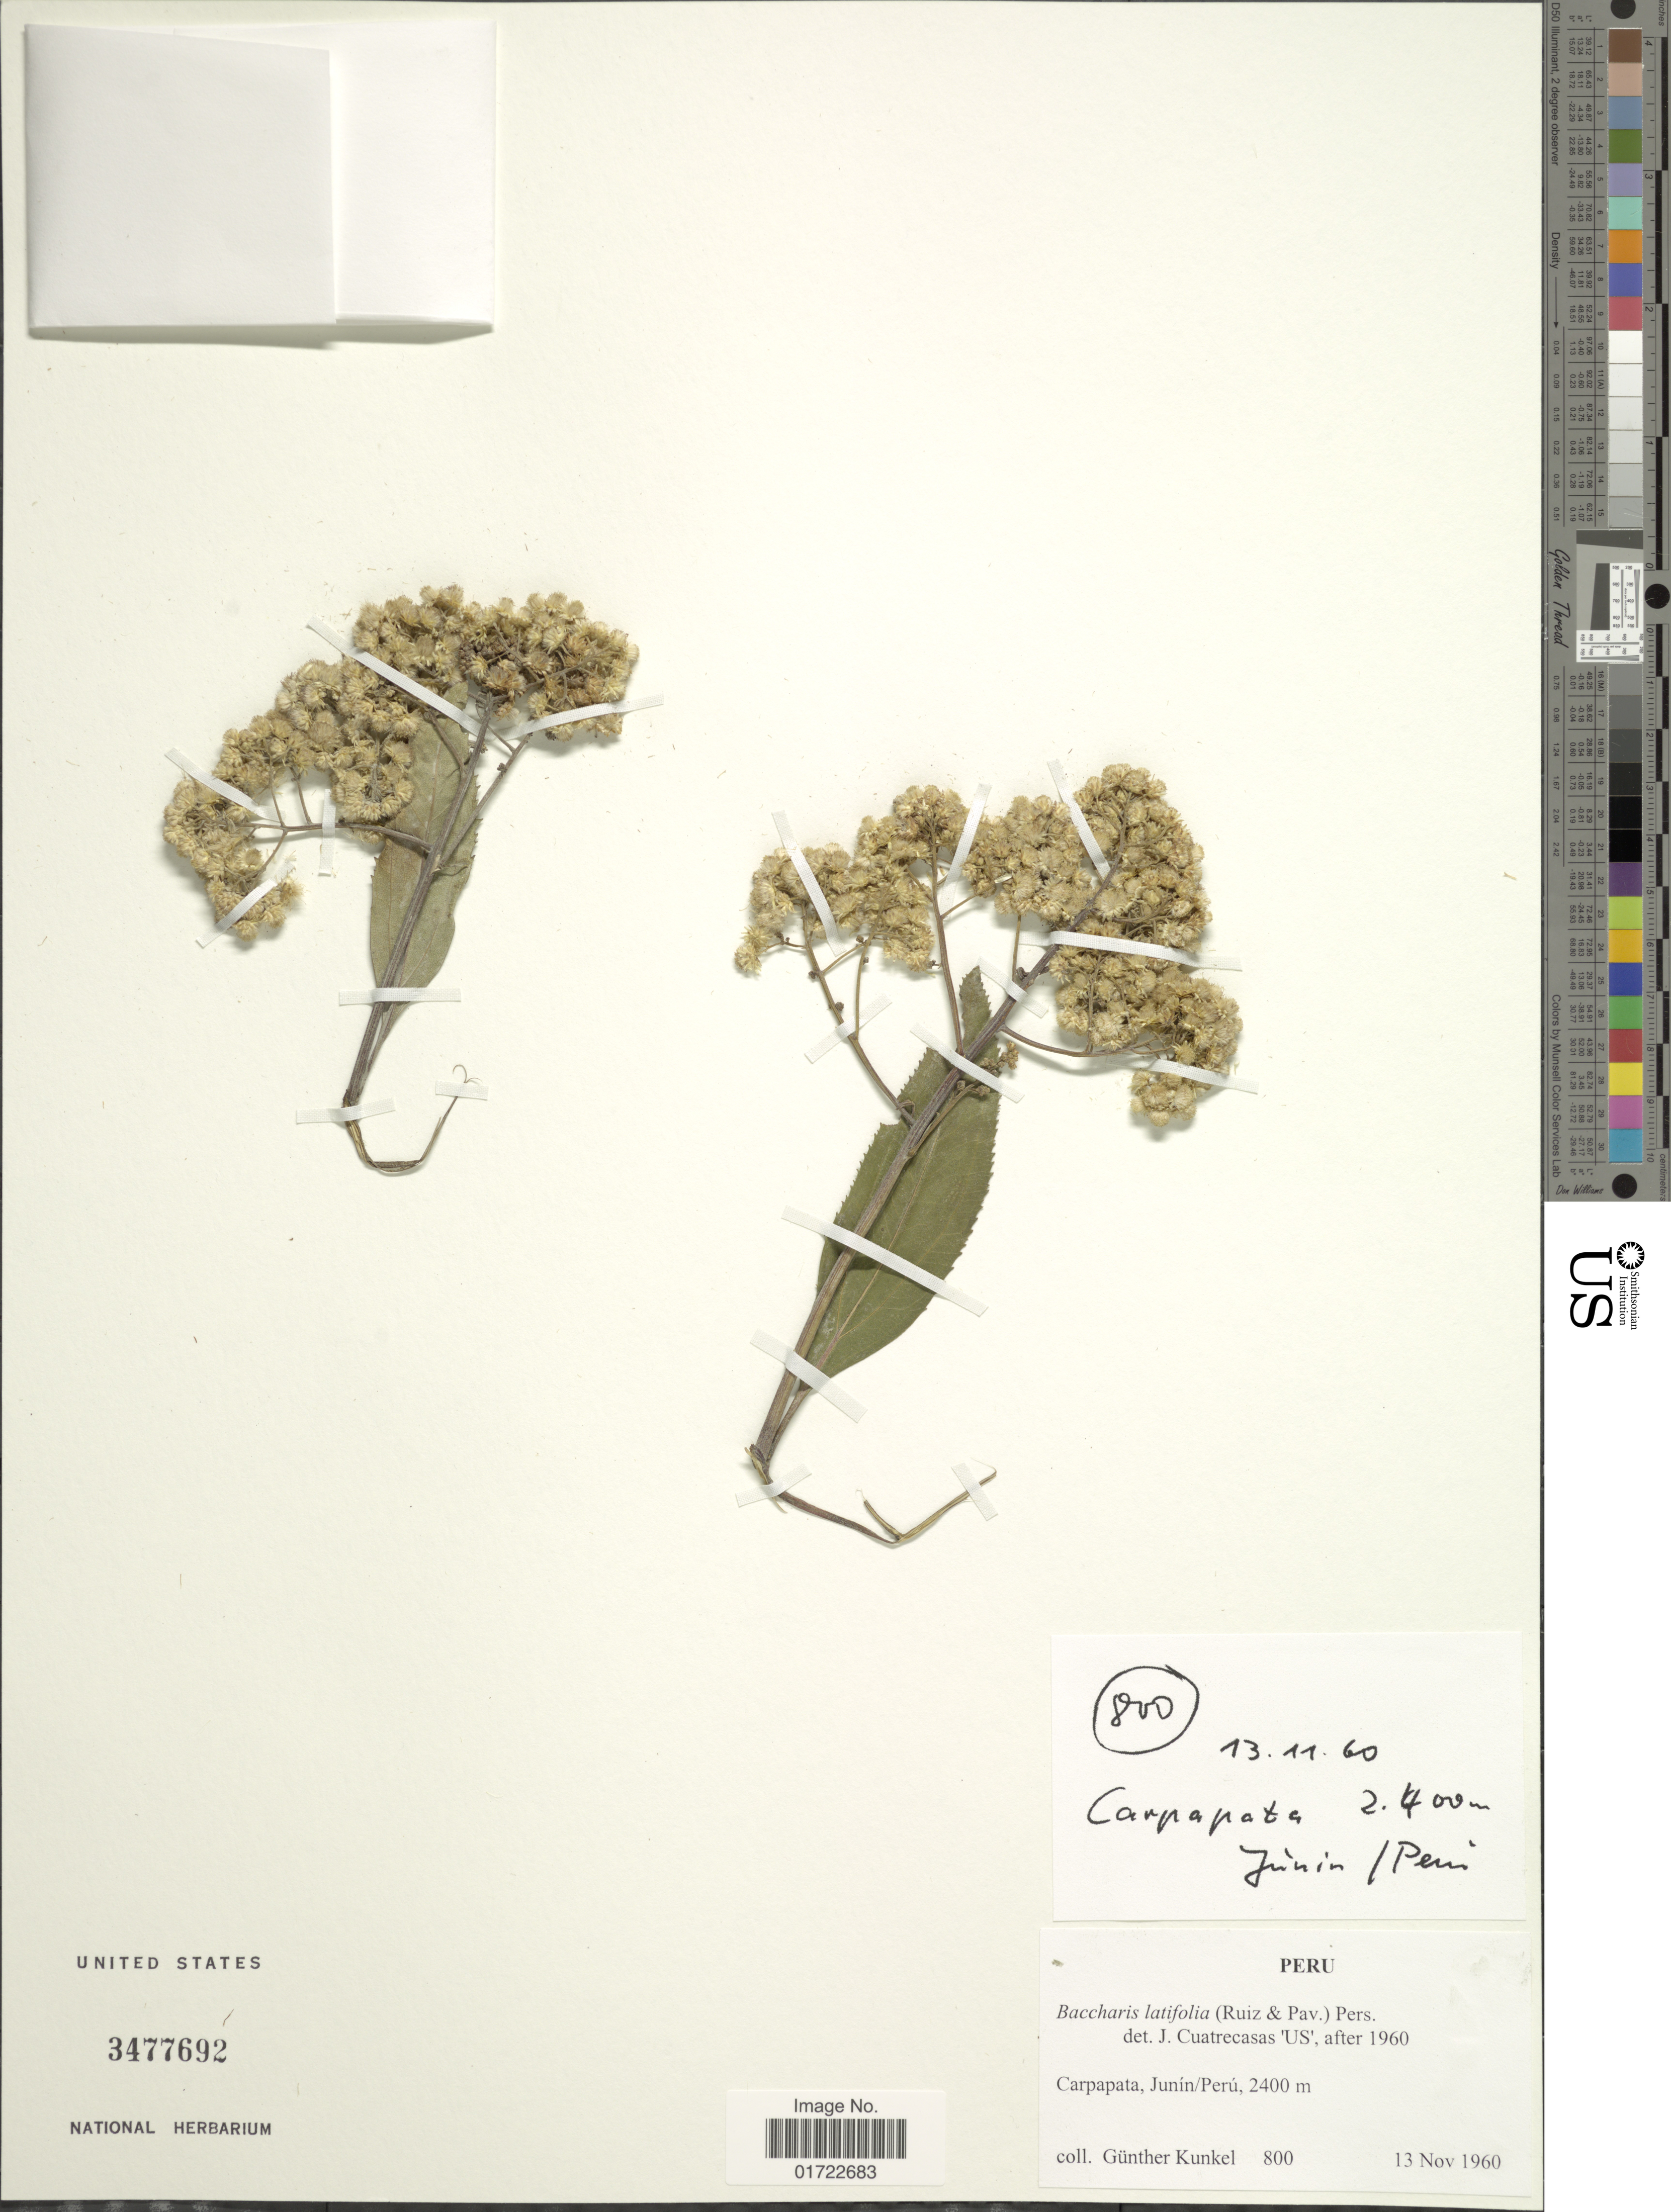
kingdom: Plantae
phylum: Tracheophyta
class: Magnoliopsida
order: Asterales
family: Asteraceae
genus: Baccharis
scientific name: Baccharis latifolia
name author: (Ruiz & Pav.) Pers.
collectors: G. Kunkel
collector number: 800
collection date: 1960-11-13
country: Peru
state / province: Junín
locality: Carapapata.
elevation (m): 2400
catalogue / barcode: US 3477692